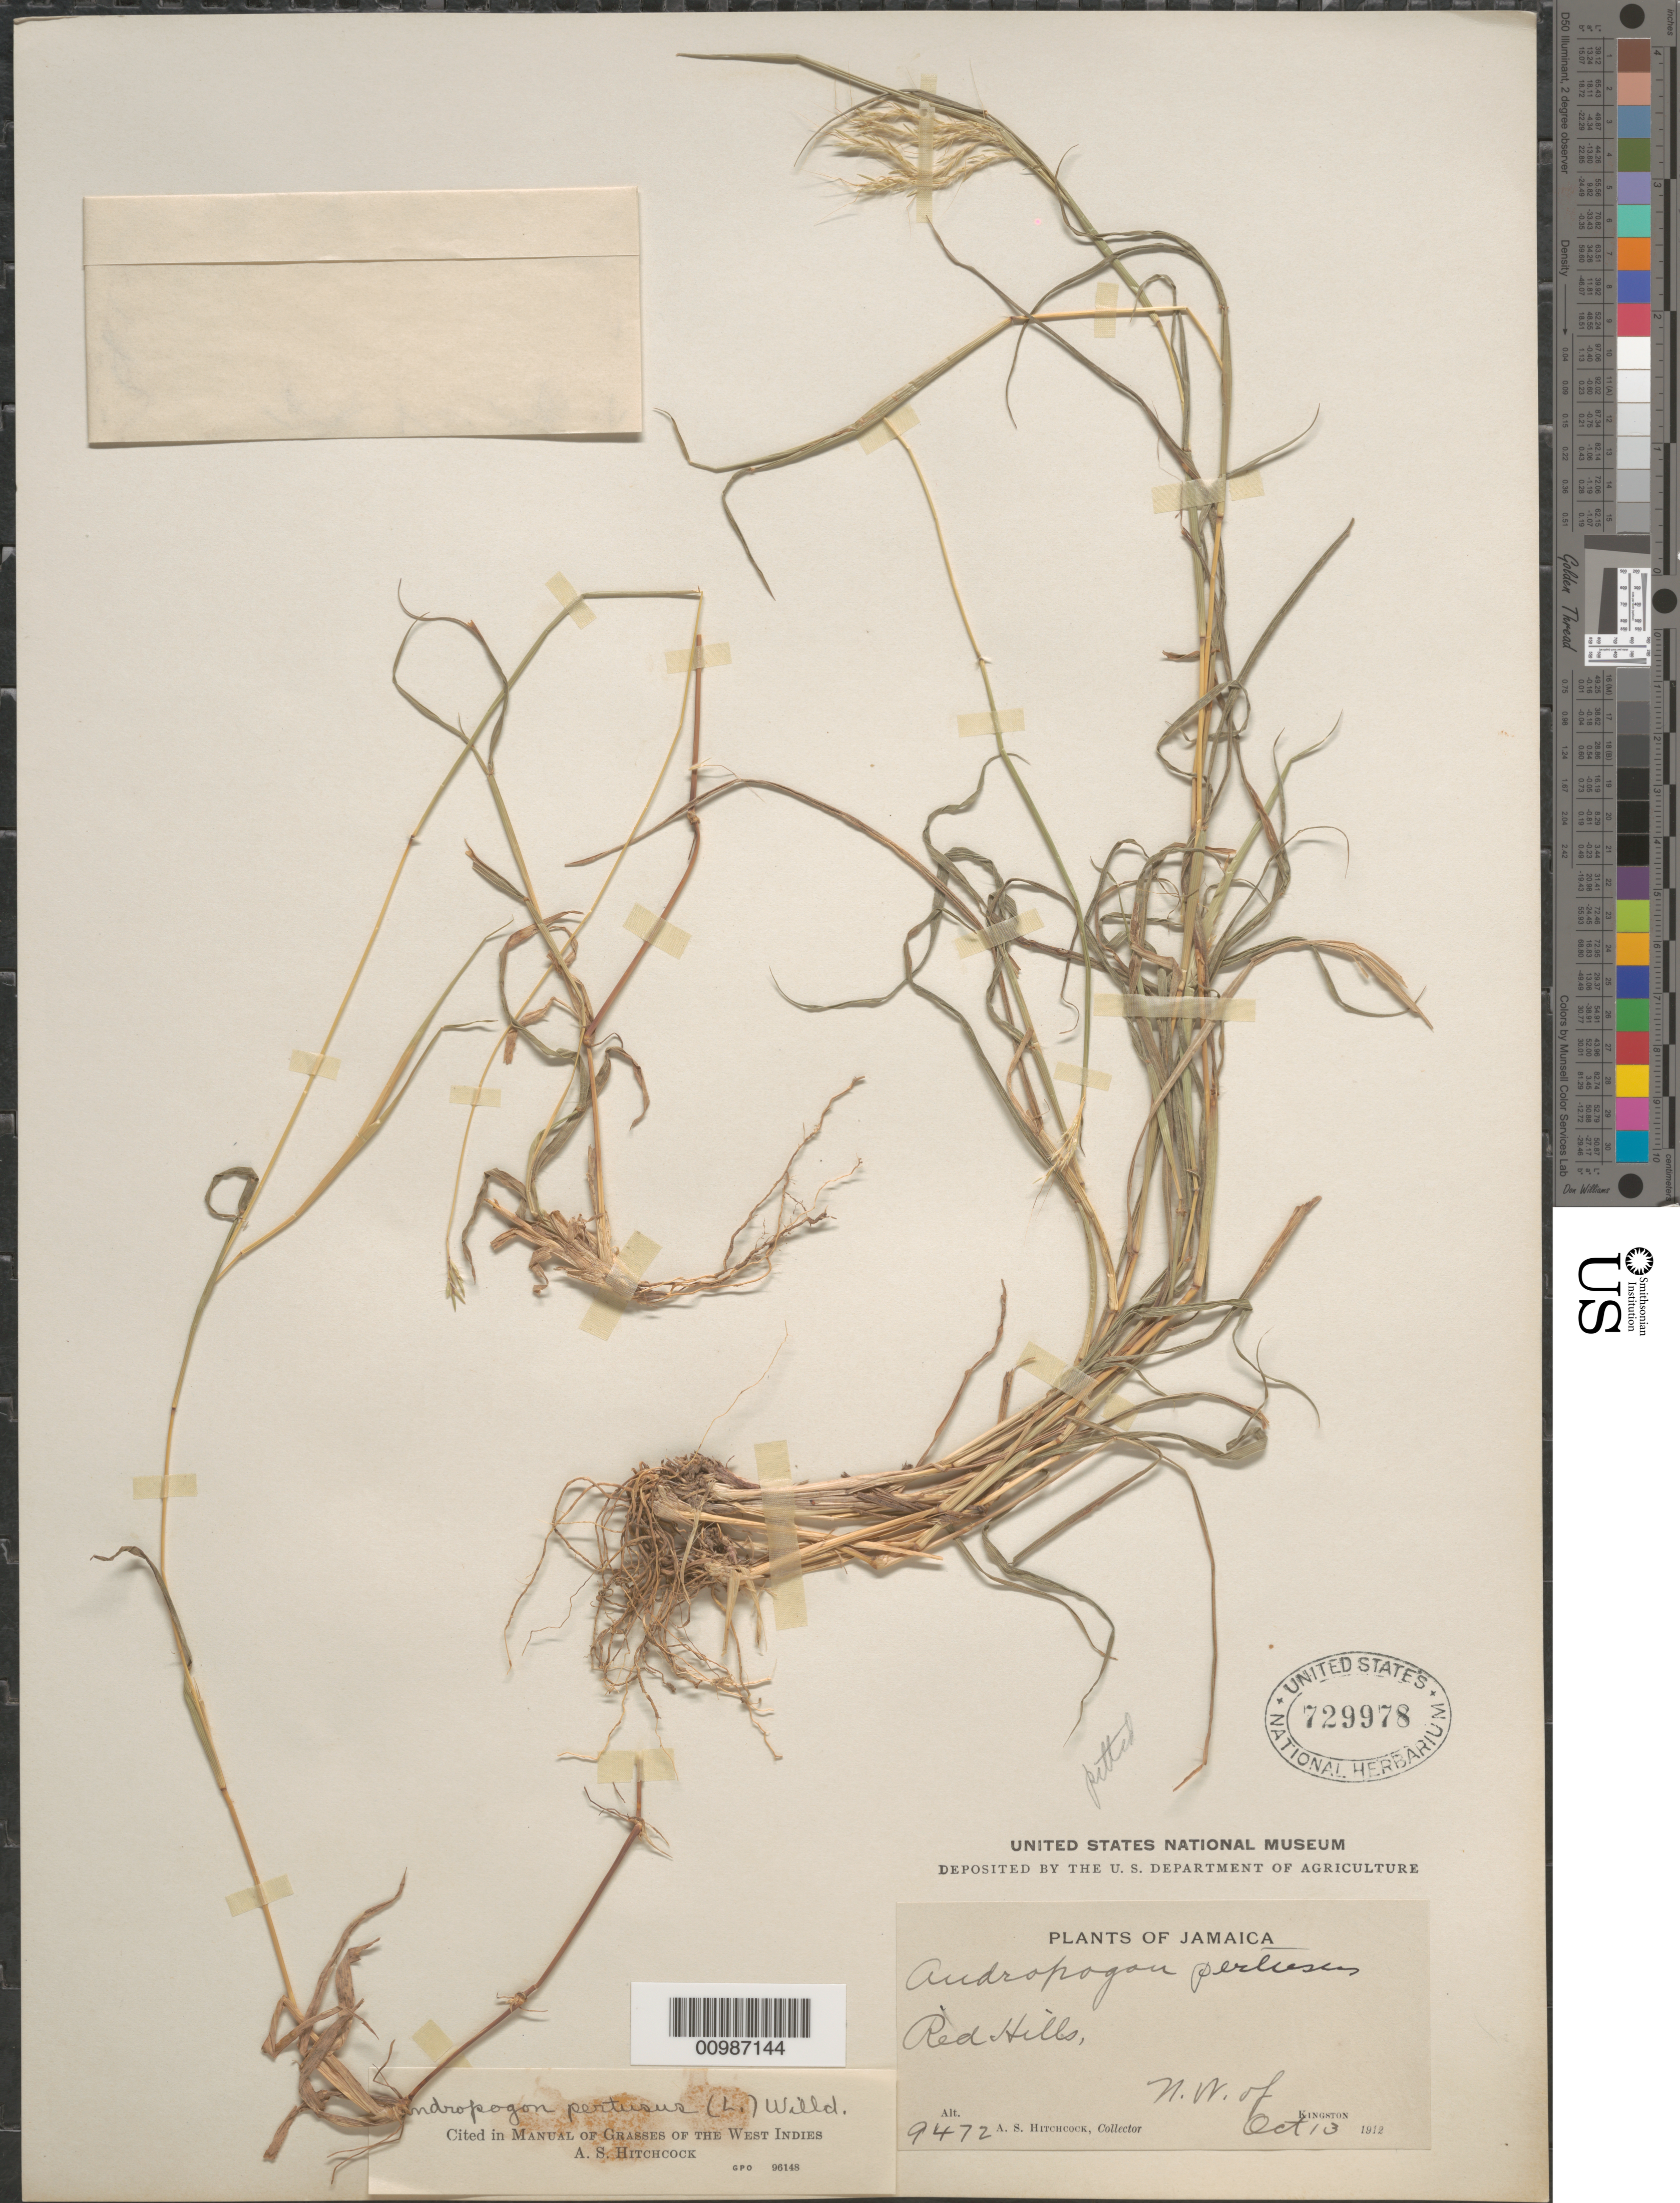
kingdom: Plantae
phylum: Tracheophyta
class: Liliopsida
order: Poales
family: Poaceae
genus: Andropogon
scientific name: Andropogon pertusus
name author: (L.) Willd.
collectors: A. S. Hitchcock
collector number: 9472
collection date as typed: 13 Oct 1912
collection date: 1912-10-13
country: Jamaica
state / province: Saint Andrew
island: Jamaica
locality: Red Hills, Northwest of Kingston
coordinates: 0 N, 0 E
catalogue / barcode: US 729978